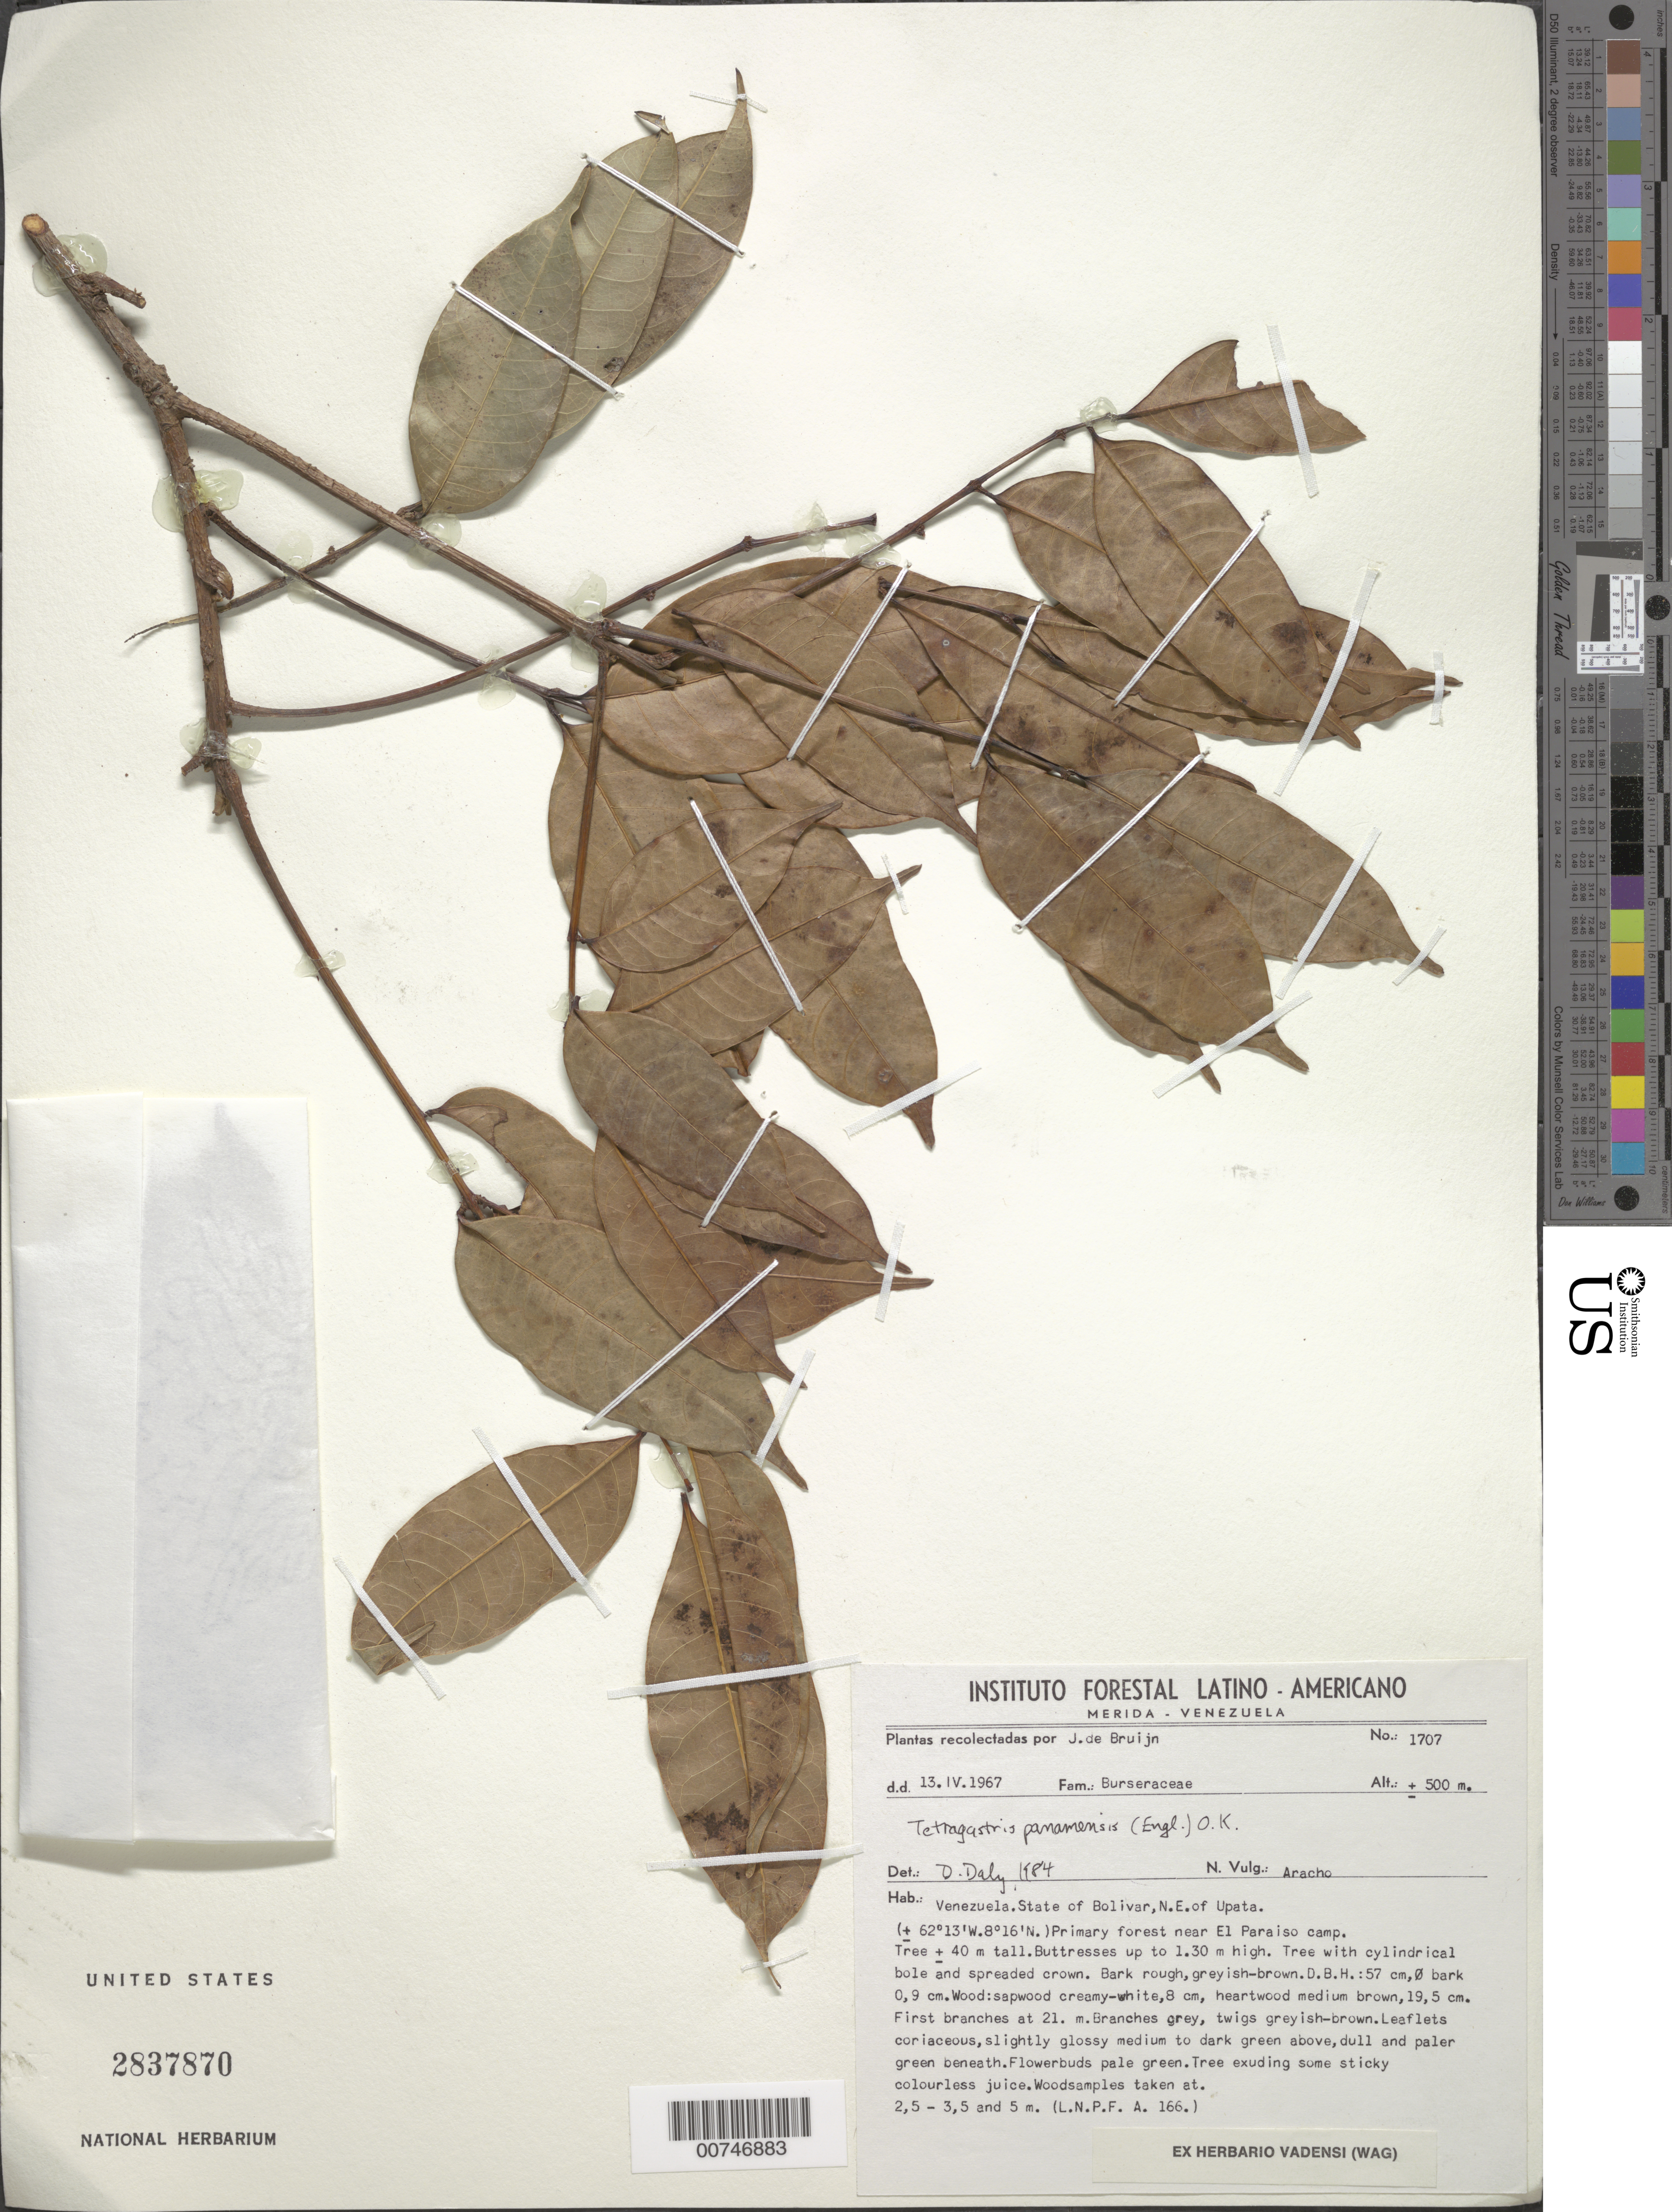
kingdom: Plantae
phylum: Tracheophyta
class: Magnoliopsida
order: Sapindales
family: Burseraceae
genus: Protium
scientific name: Protium stevensonii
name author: (Standl.) Daly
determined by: Daly, Douglas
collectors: J. Bruijn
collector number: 1707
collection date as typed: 13-Apr-67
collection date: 1967-04-13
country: Venezuela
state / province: Bolívar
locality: Upata, NE of, near El Paraiso camp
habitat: Primary forest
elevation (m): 500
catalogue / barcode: US 2837870